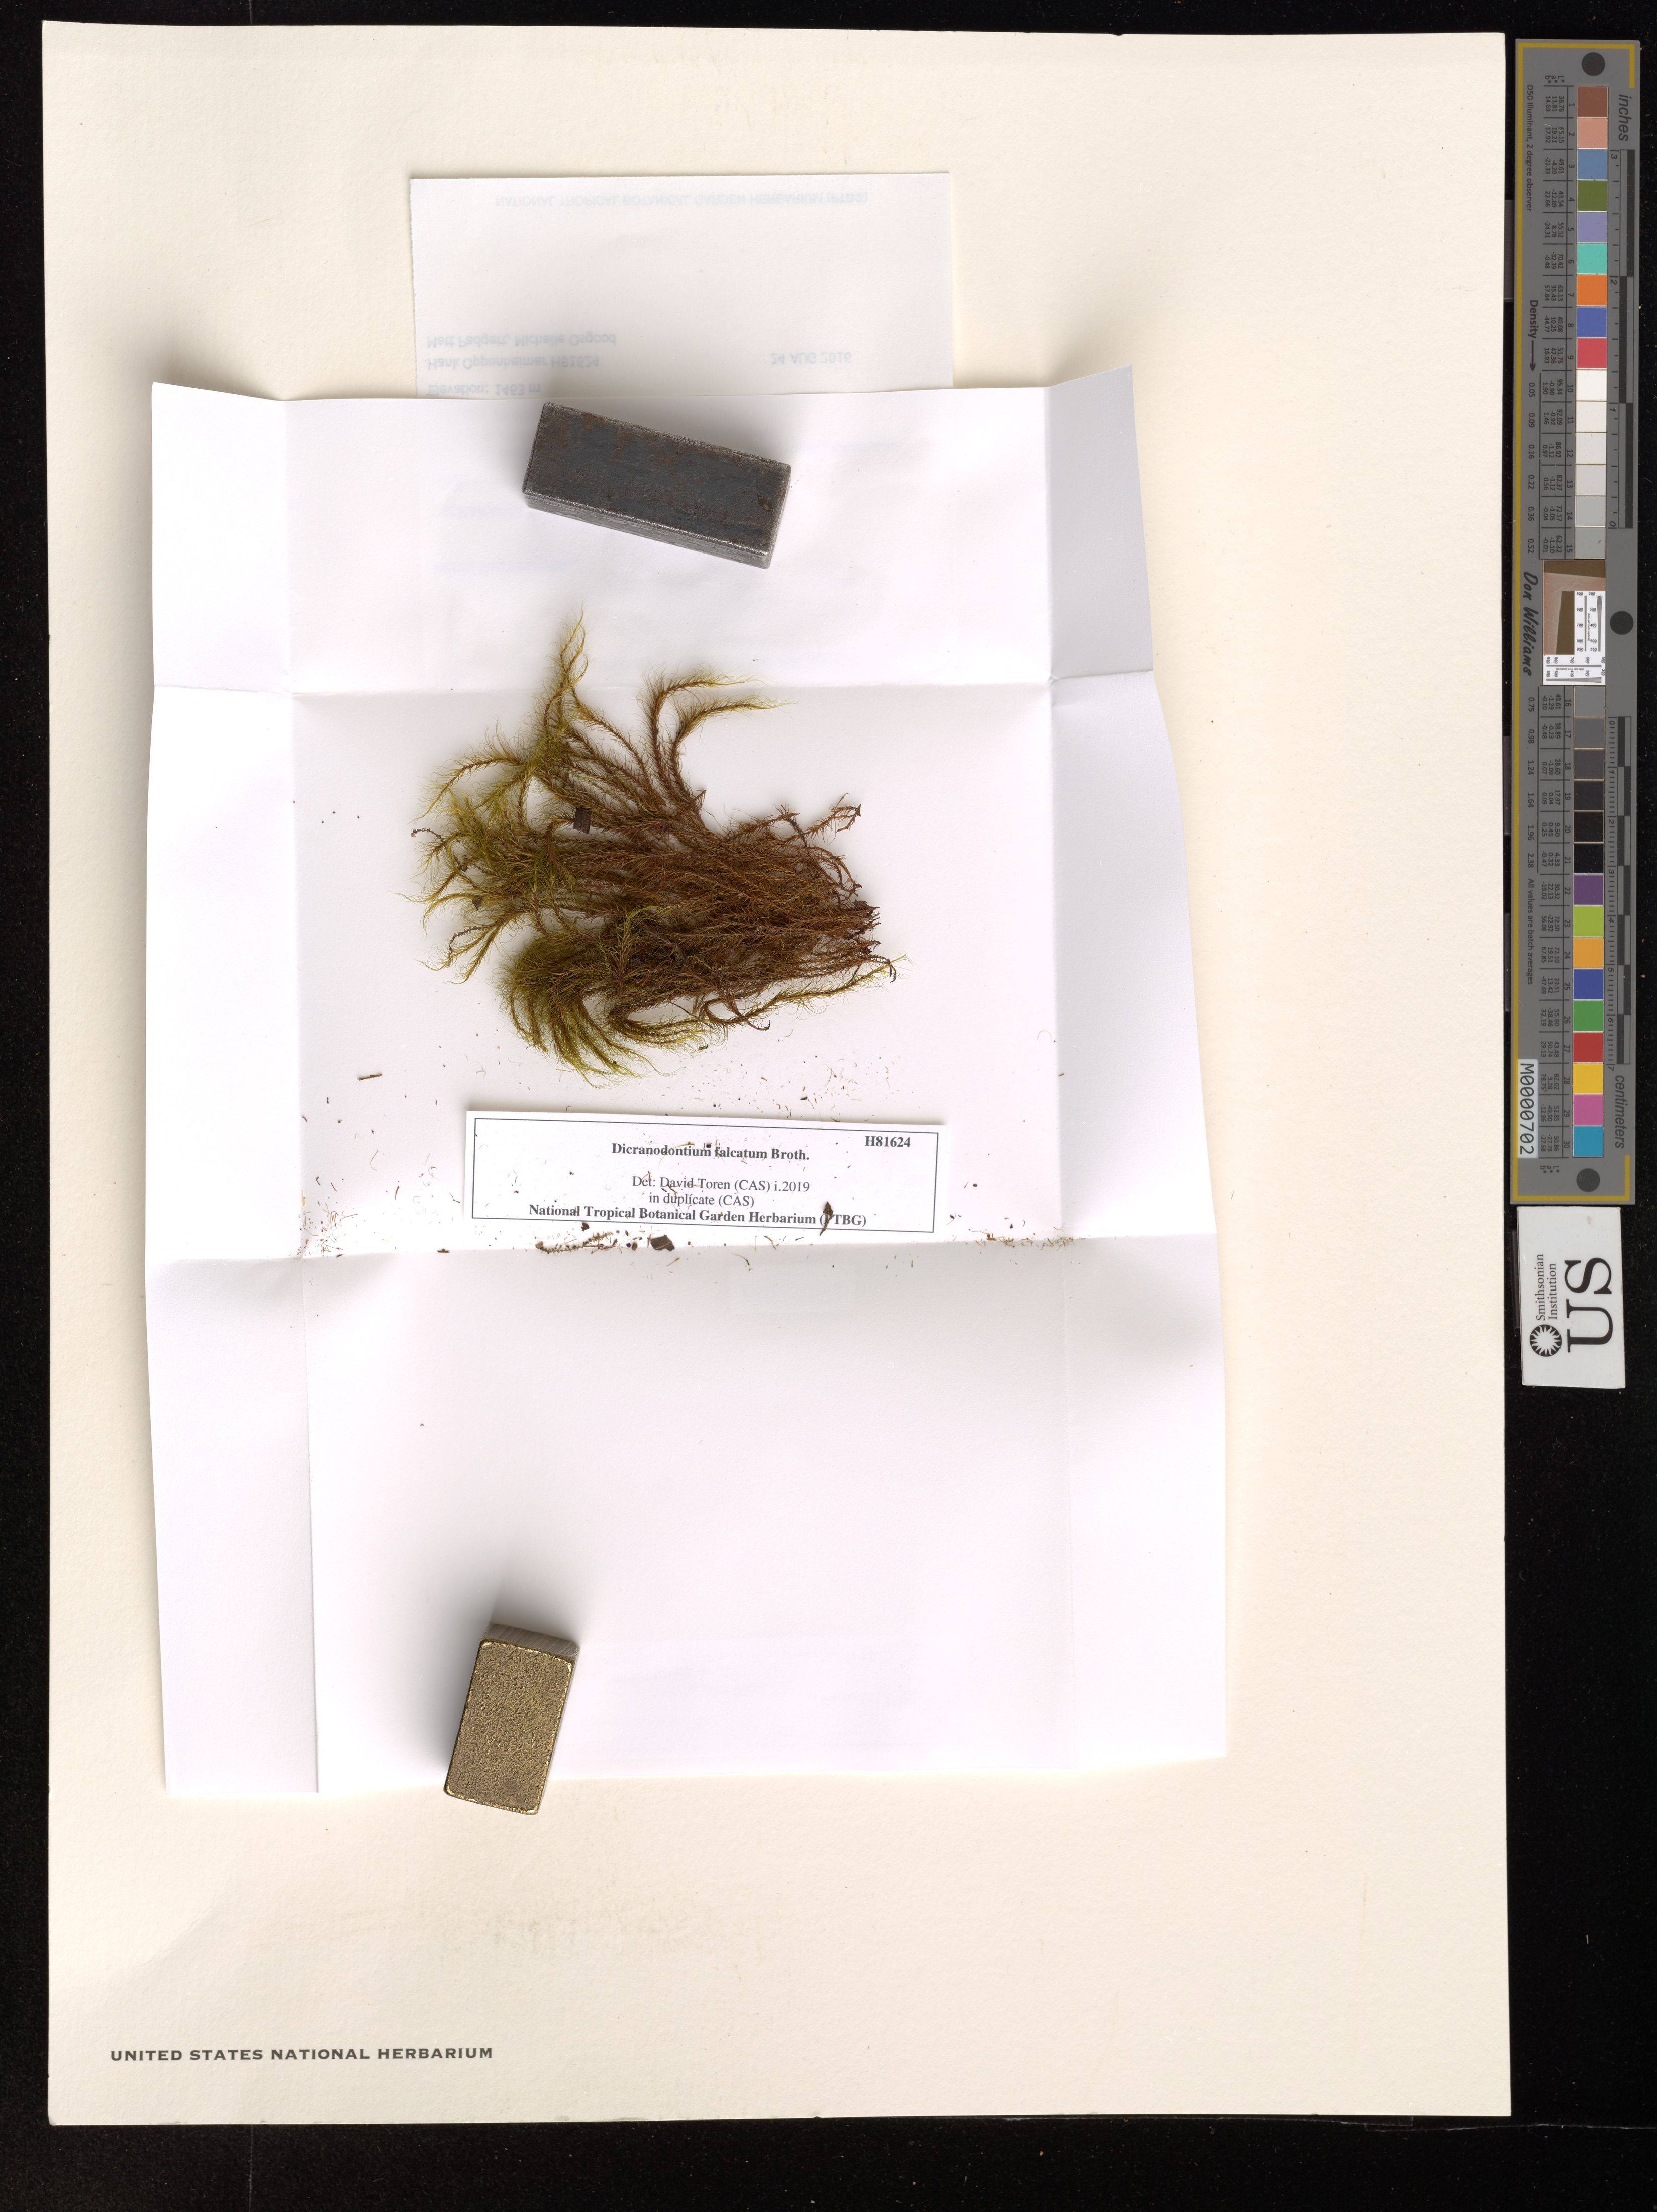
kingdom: Plantae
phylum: Bryophyta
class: Bryopsida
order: Dicranales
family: Leucobryaceae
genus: Dicranodontium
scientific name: Dicranodontium falcatum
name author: Broth.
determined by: Toren, David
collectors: H. Oppenheimer & M. Padgett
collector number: H81624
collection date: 2016-08-24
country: United States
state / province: Hawaii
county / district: Maui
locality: The Hawaiian Islands. Maui Hana District. East Maui, slopes of Kuiki planeze, between Kipahulu Valley and Kaupo Gap, Nuanualoa drainage basin.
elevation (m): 1463